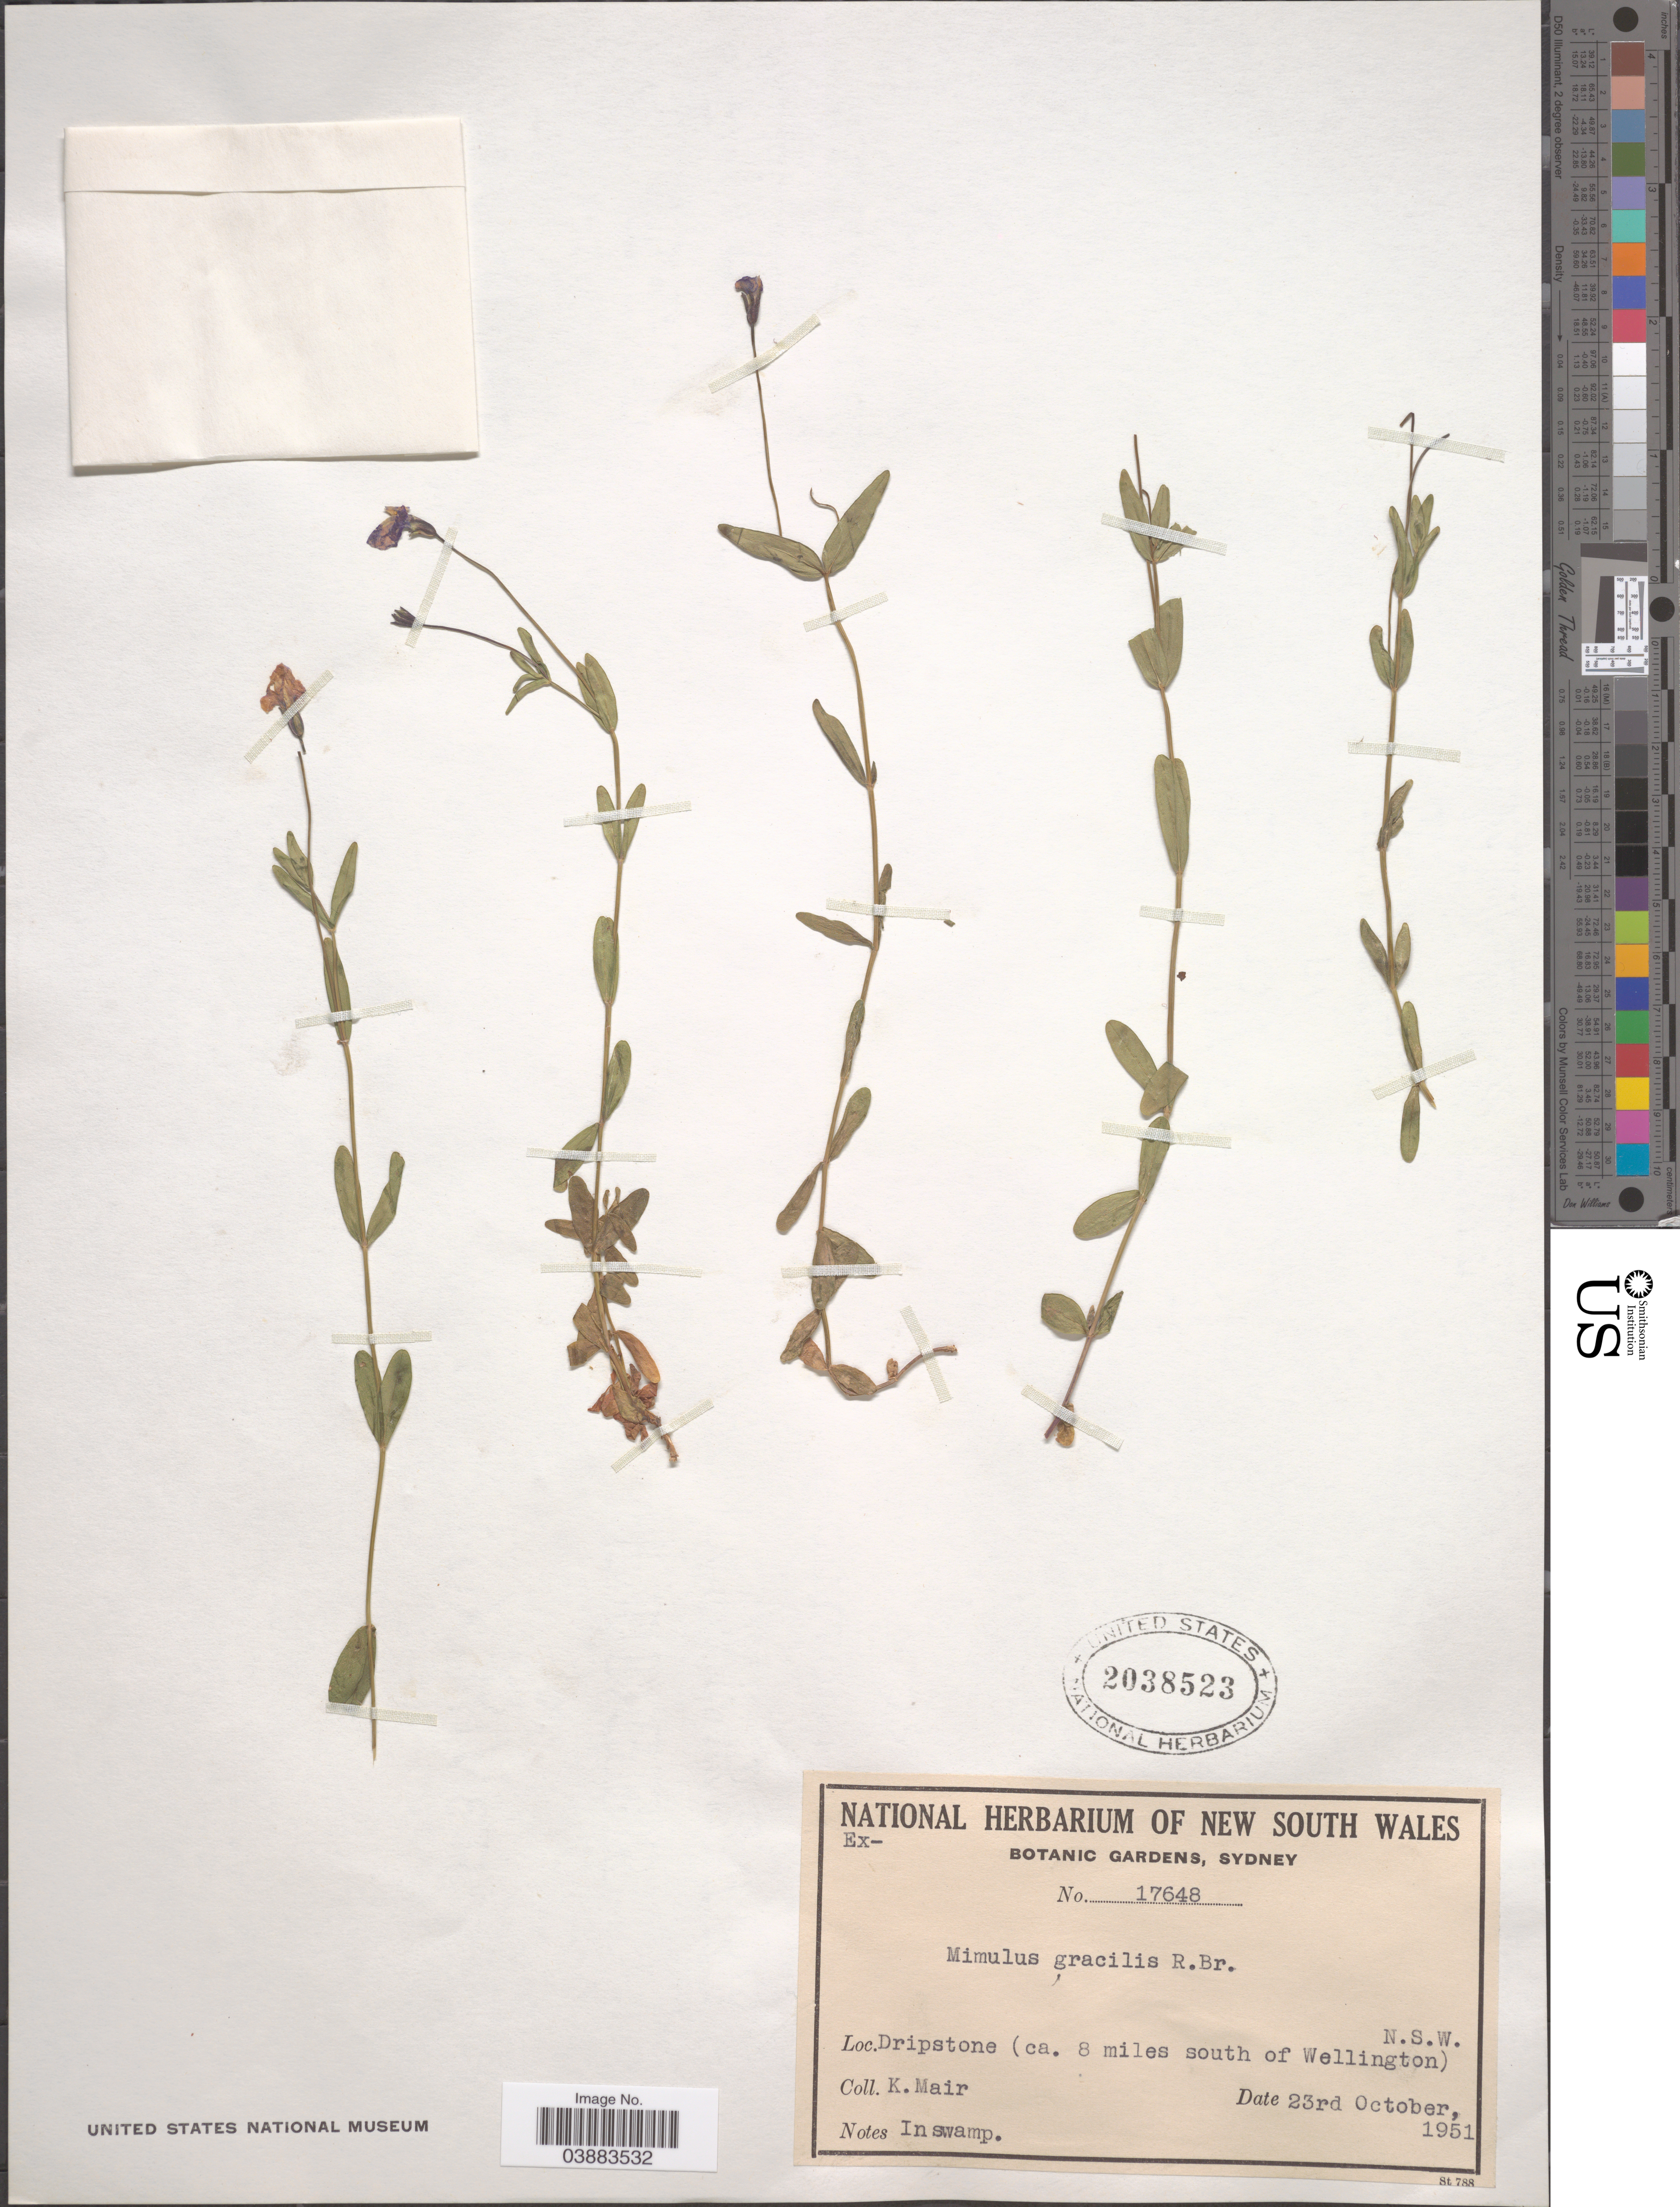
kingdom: Plantae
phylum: Tracheophyta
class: Magnoliopsida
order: Lamiales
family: Phrymaceae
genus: Mimulus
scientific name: Mimulus gracilis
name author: R. Br.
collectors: K. Mair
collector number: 17648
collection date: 1951-10-23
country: Australia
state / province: New South Wales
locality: Dripstone (ca. 8 miles south of Wellington).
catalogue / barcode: US 2038523